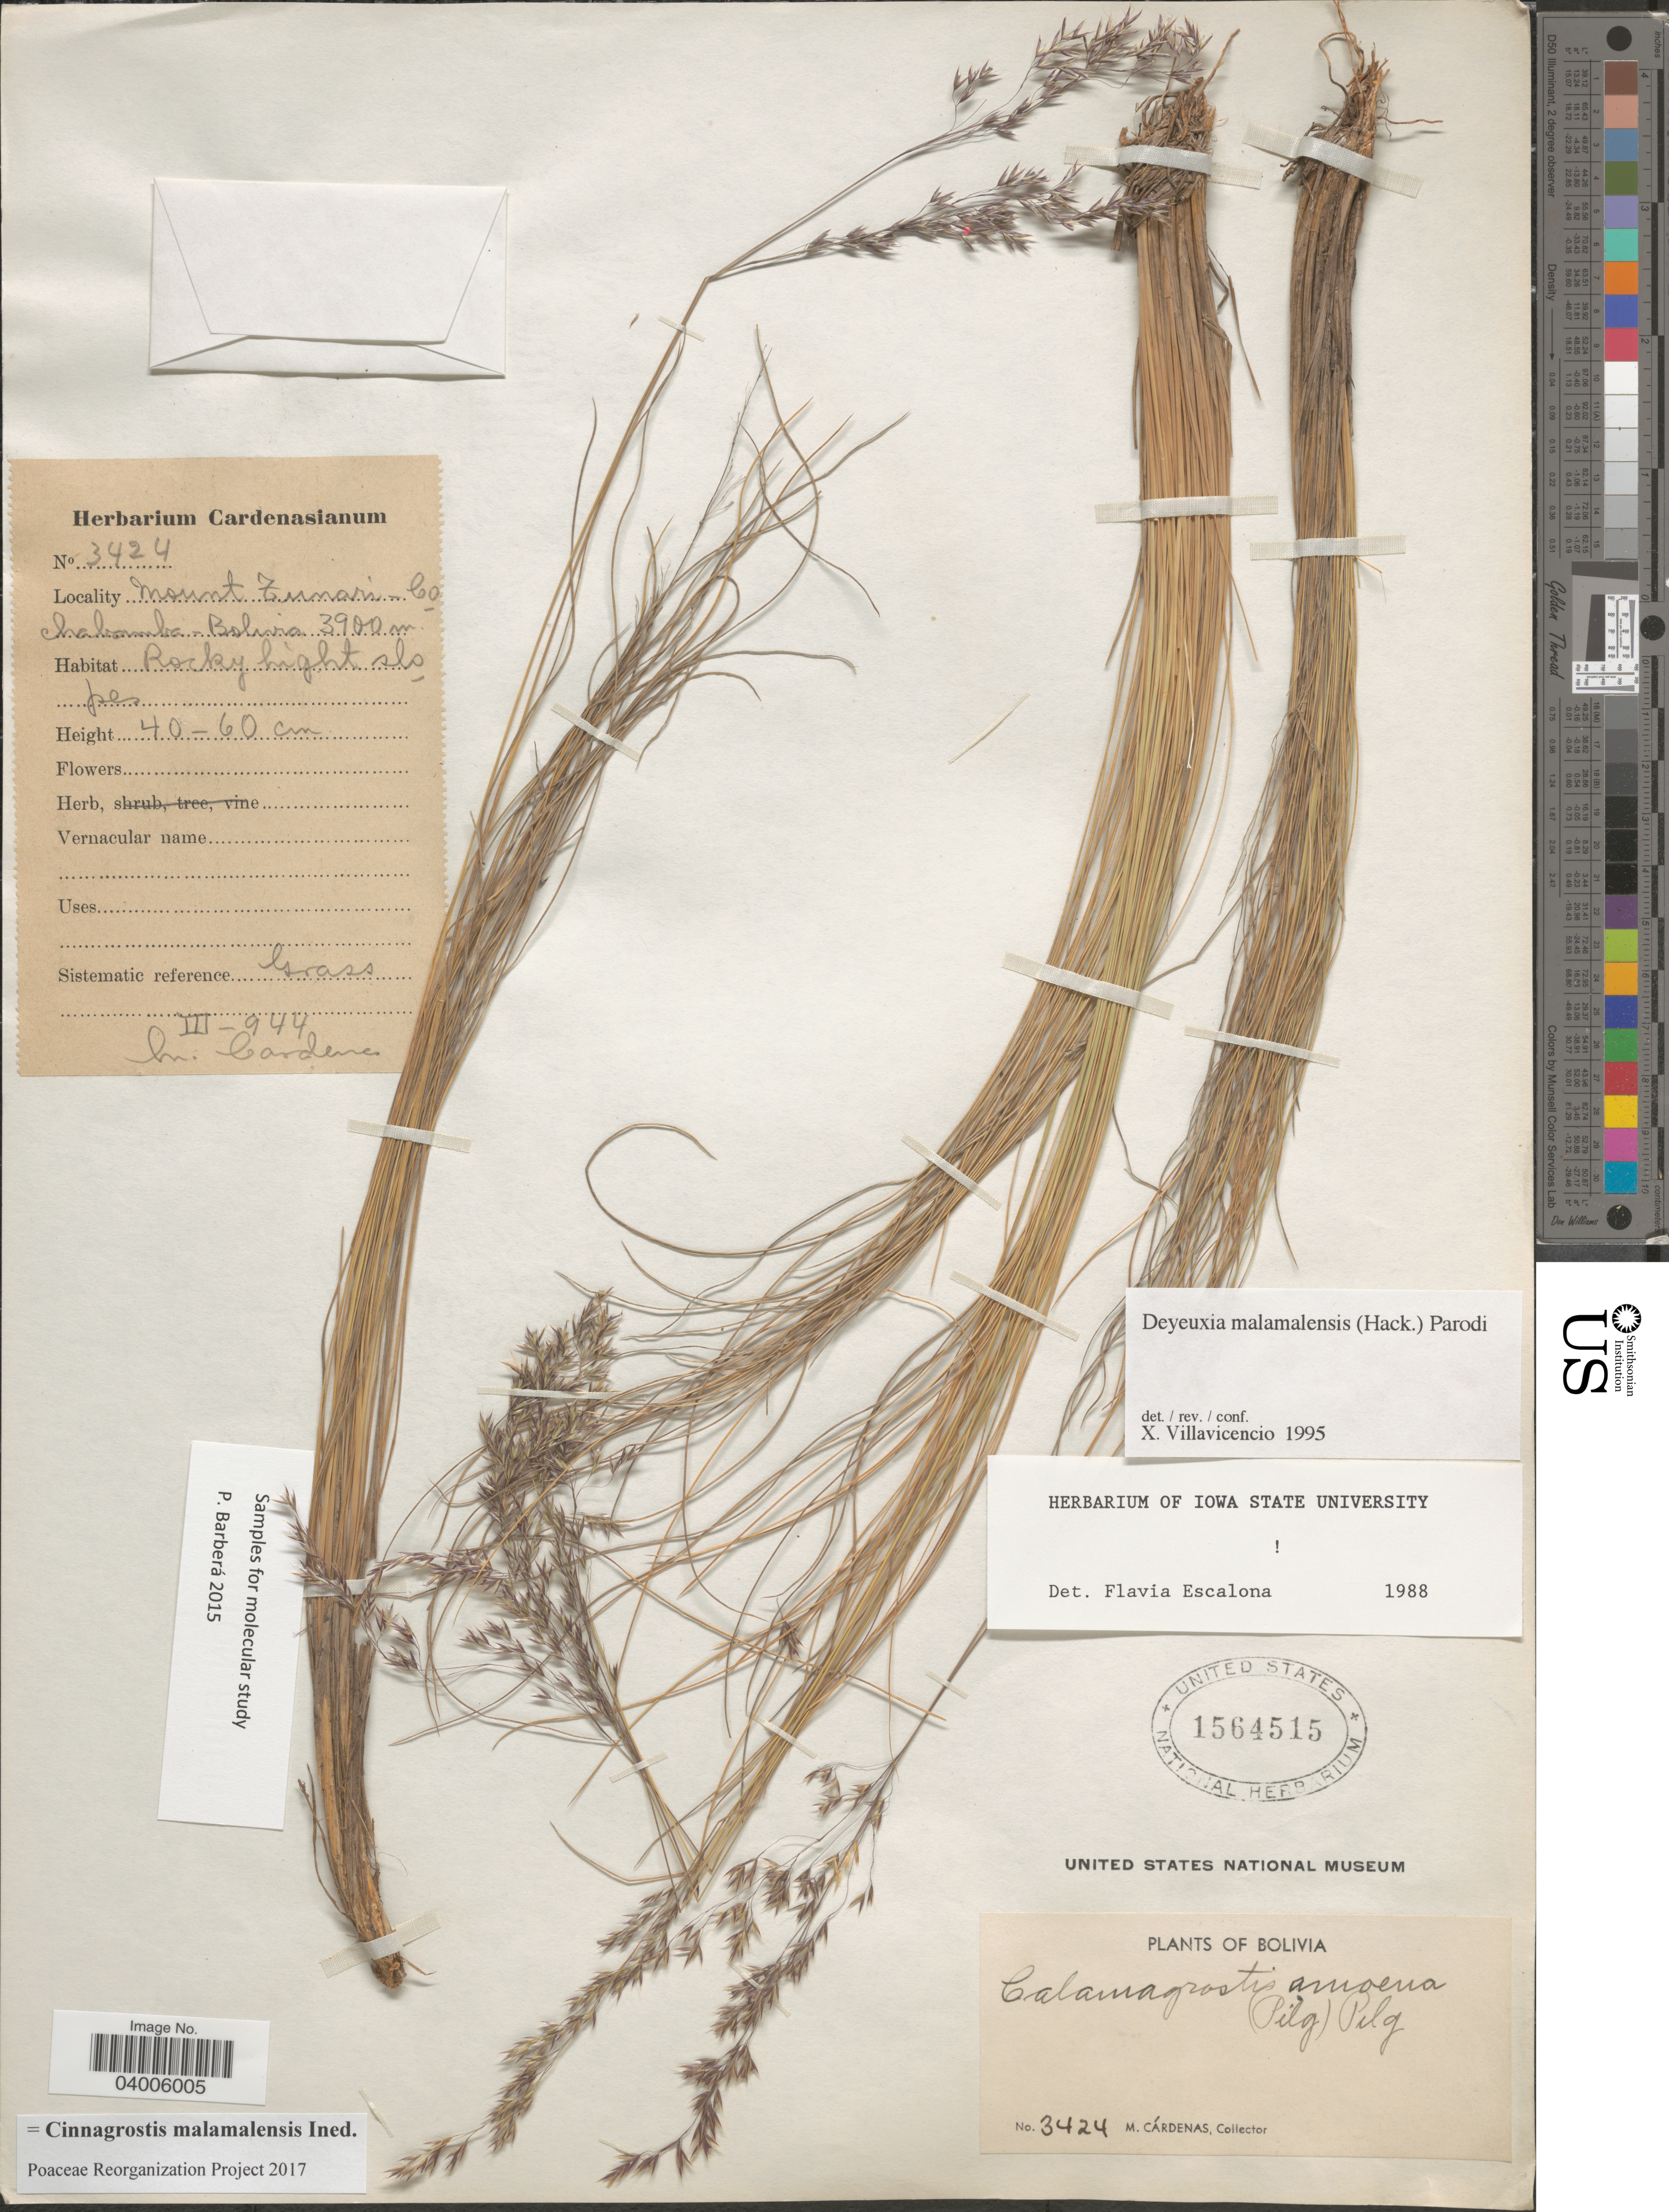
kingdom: Plantae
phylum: Tracheophyta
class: Liliopsida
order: Poales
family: Poaceae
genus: Cinnagrostis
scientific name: Cinnagrostis malamalensis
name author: (Hack.) P.M. Peterson et al.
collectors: M. Cárdenas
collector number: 3424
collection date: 1944-03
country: Bolivia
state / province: Cochabamba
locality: Mount Tunari.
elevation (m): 3900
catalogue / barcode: US 1564515